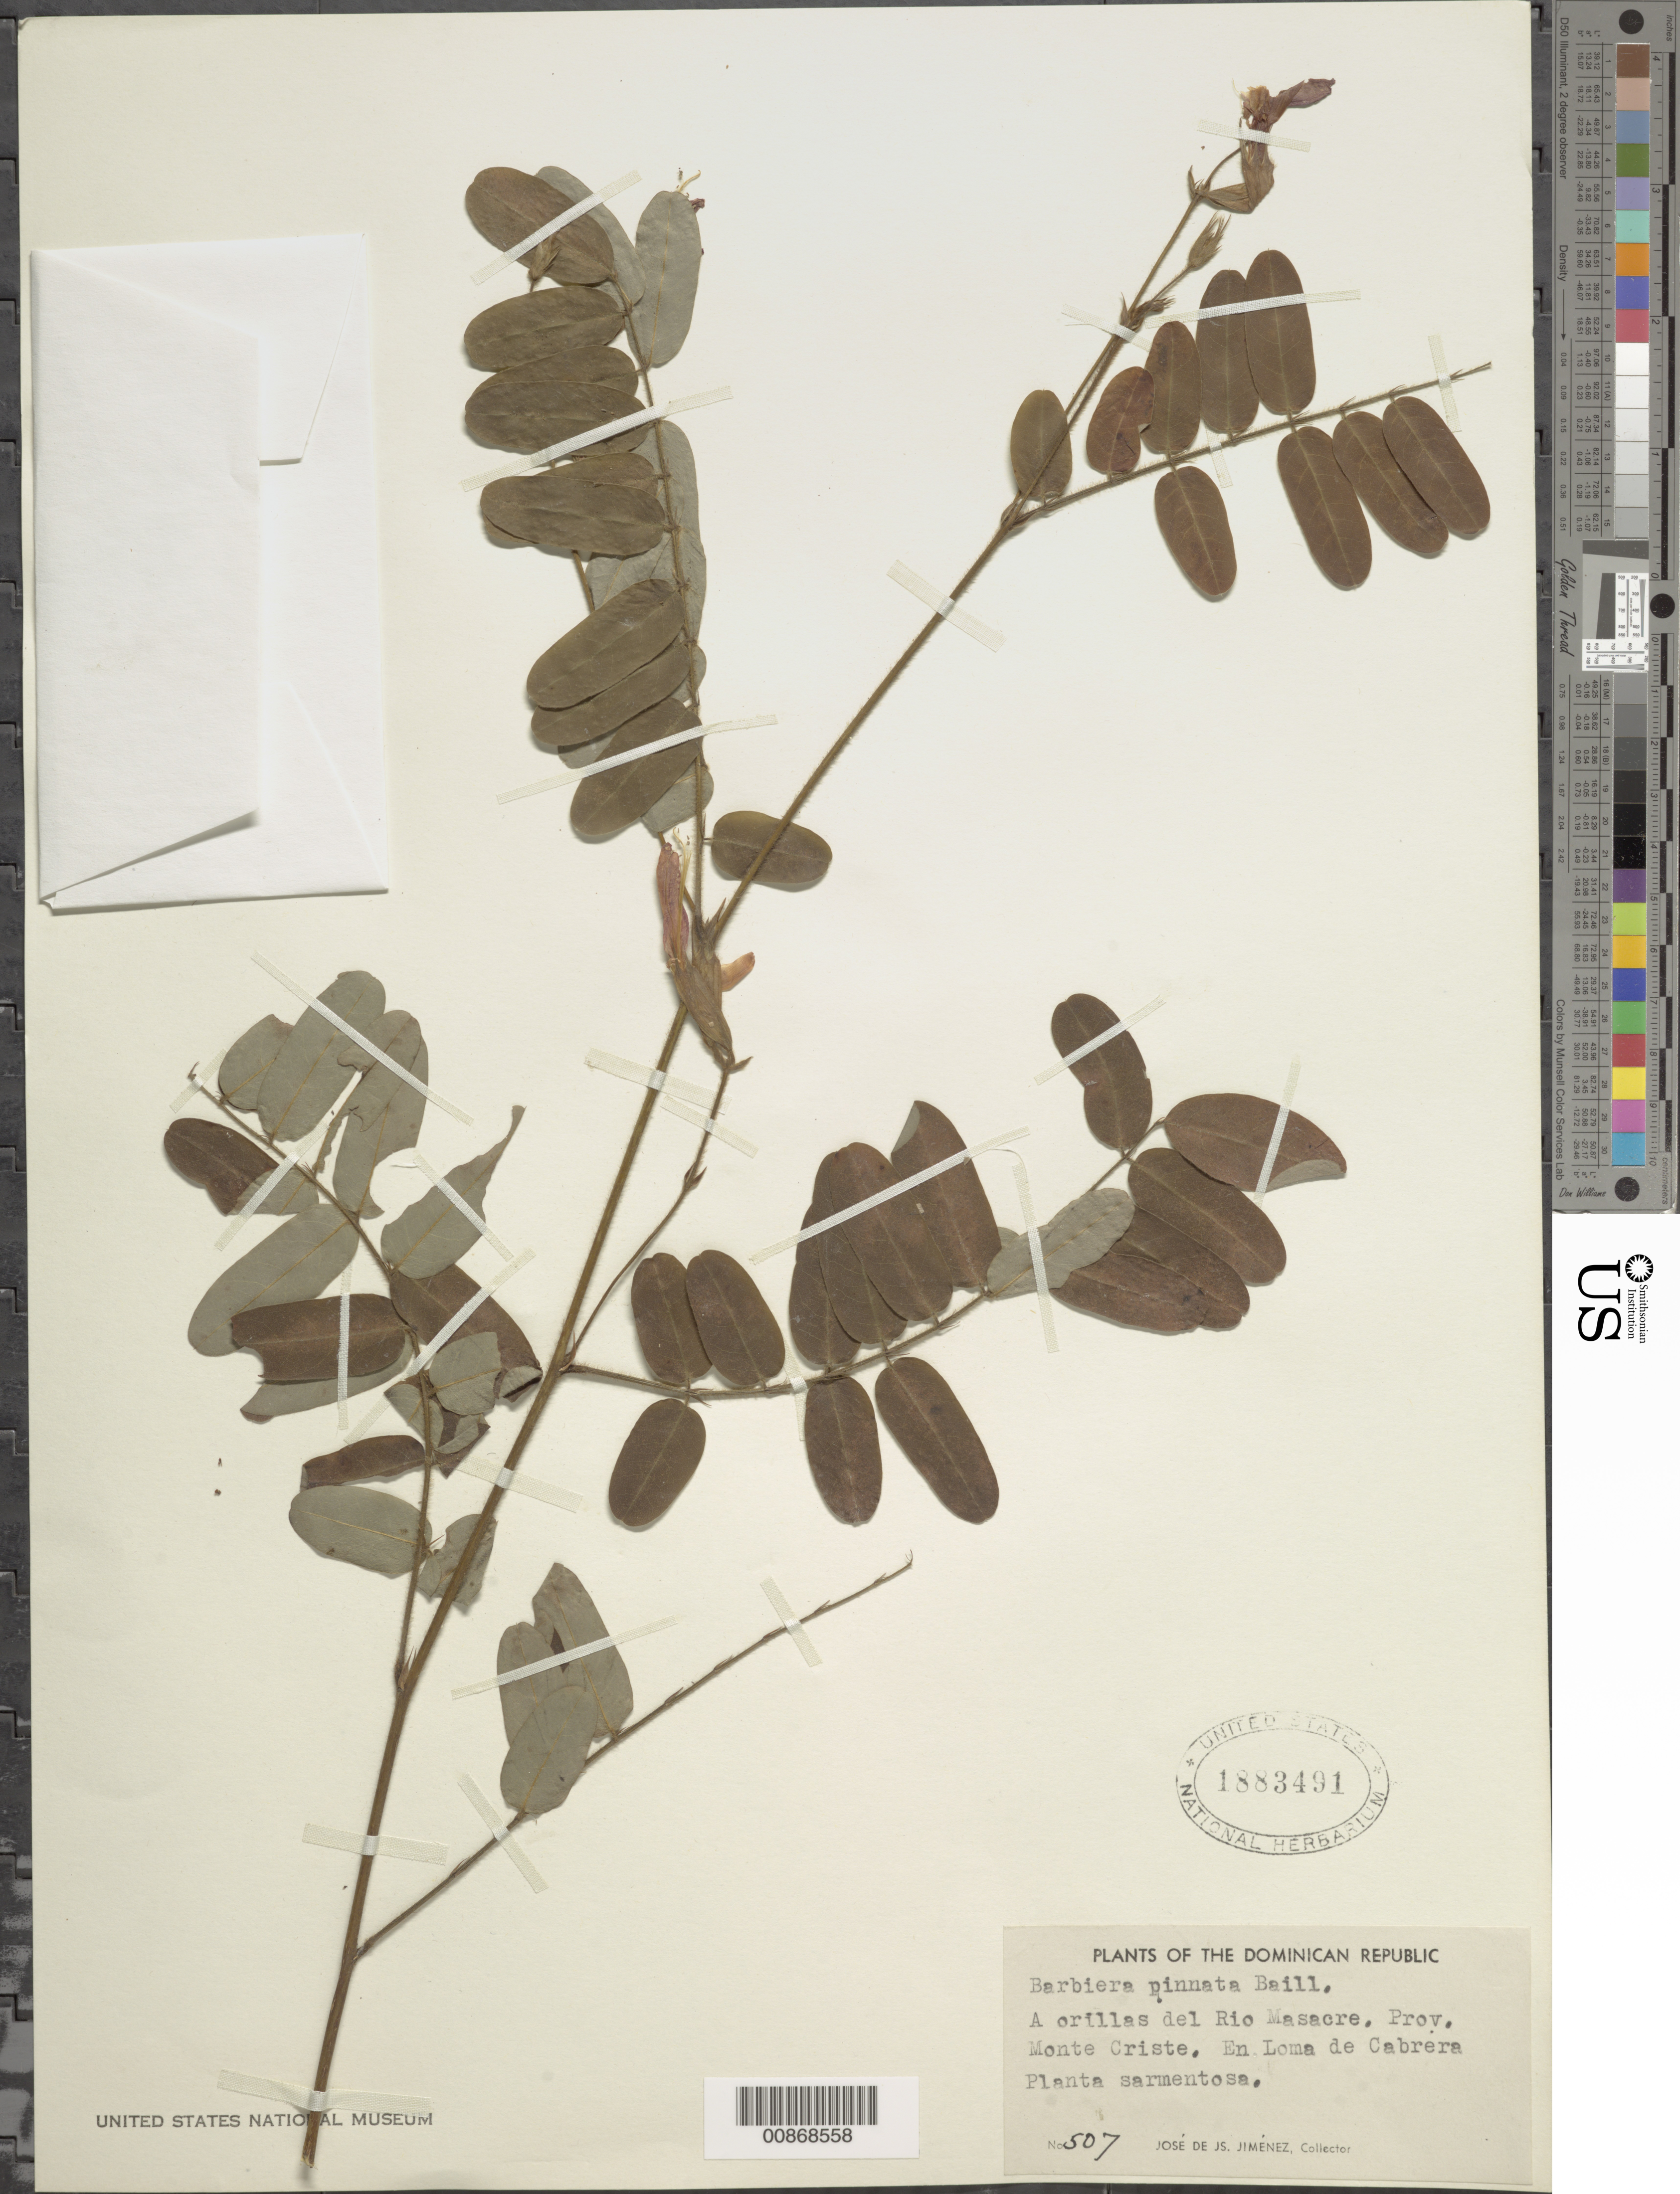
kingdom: Plantae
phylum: Tracheophyta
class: Magnoliopsida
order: Fabales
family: Fabaceae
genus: Barbieria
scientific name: Barbieria pinnata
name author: (Pers.) Baill.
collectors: J. J. Jiménez Almonte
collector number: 507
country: Dominican Republic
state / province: Monte Cristi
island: Hispaniola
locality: A orillas del Río Masacre. En Loma de Cabrera.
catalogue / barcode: US 1883491